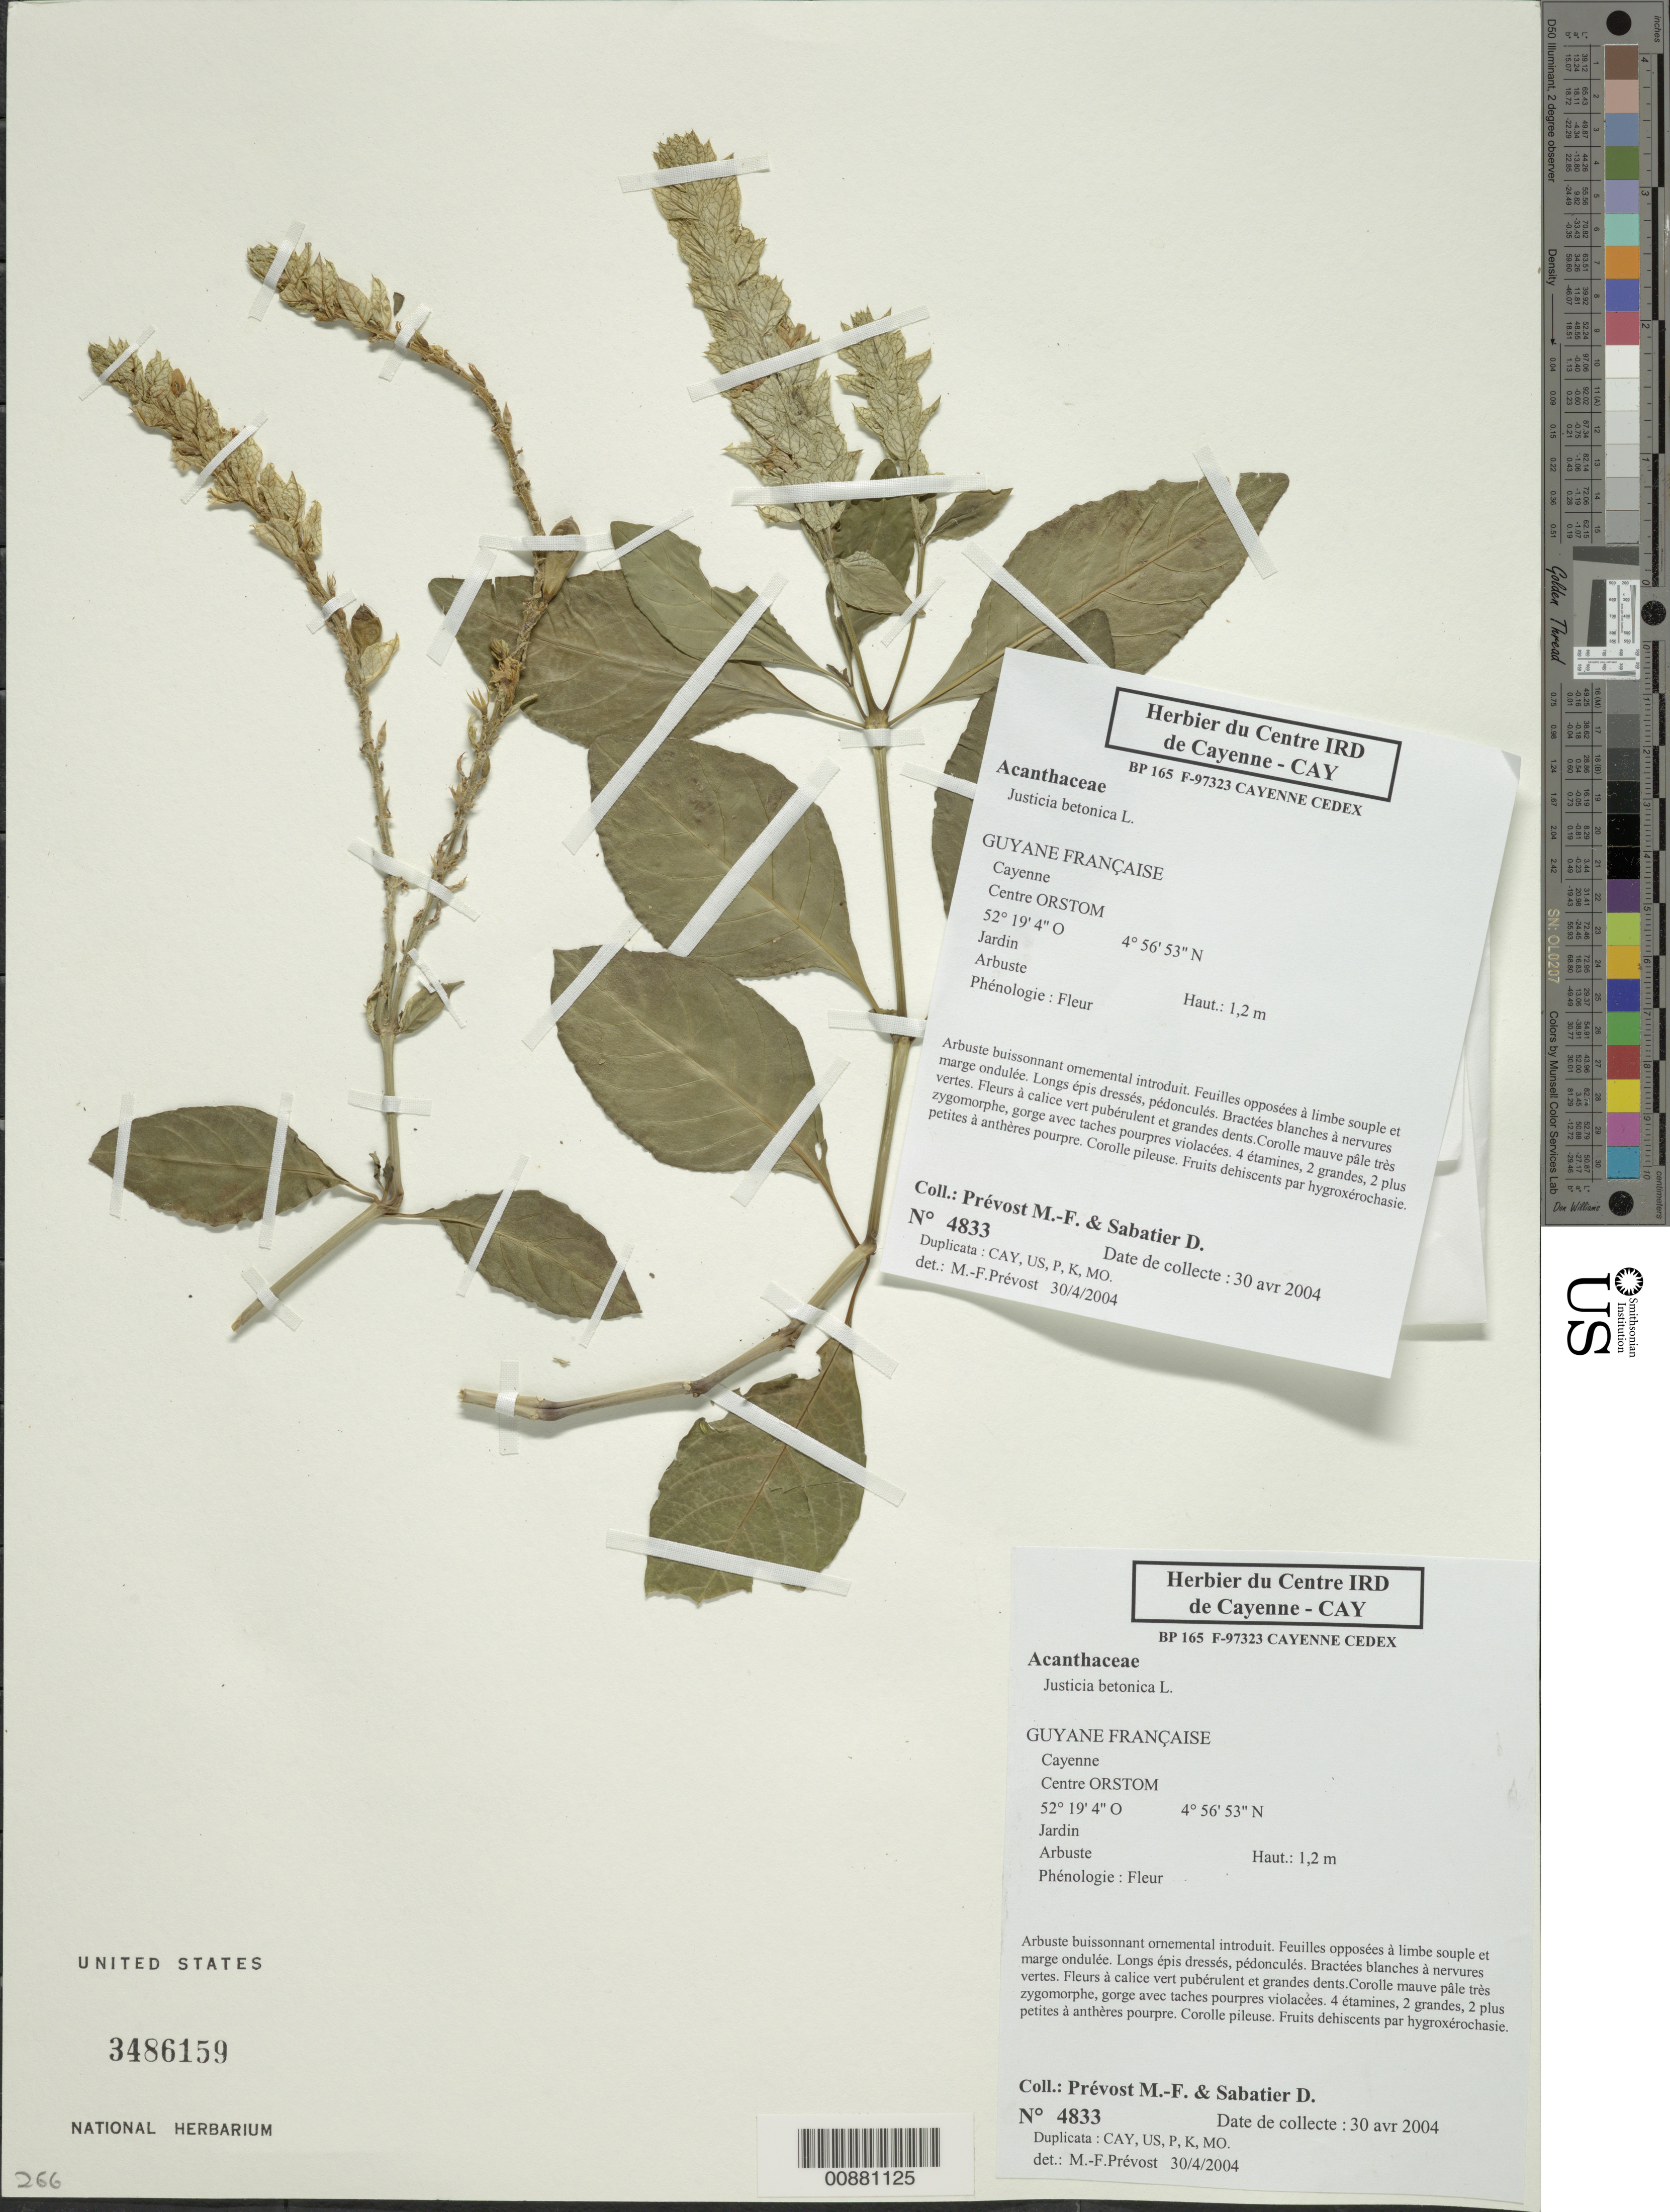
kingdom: Plantae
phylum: Tracheophyta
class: Magnoliopsida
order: Lamiales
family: Acanthaceae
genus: Justicia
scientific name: Justicia betonica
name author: L.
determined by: Prévost, M.-F.; Sabatier, D.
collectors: M.-F. Prévost & D. Sabatier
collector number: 4833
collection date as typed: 30-Apr-04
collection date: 2004-04-30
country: French Guiana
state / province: Cayenne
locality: Cayenne, Centre ORSTOM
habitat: Jardin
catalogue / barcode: US 3486159